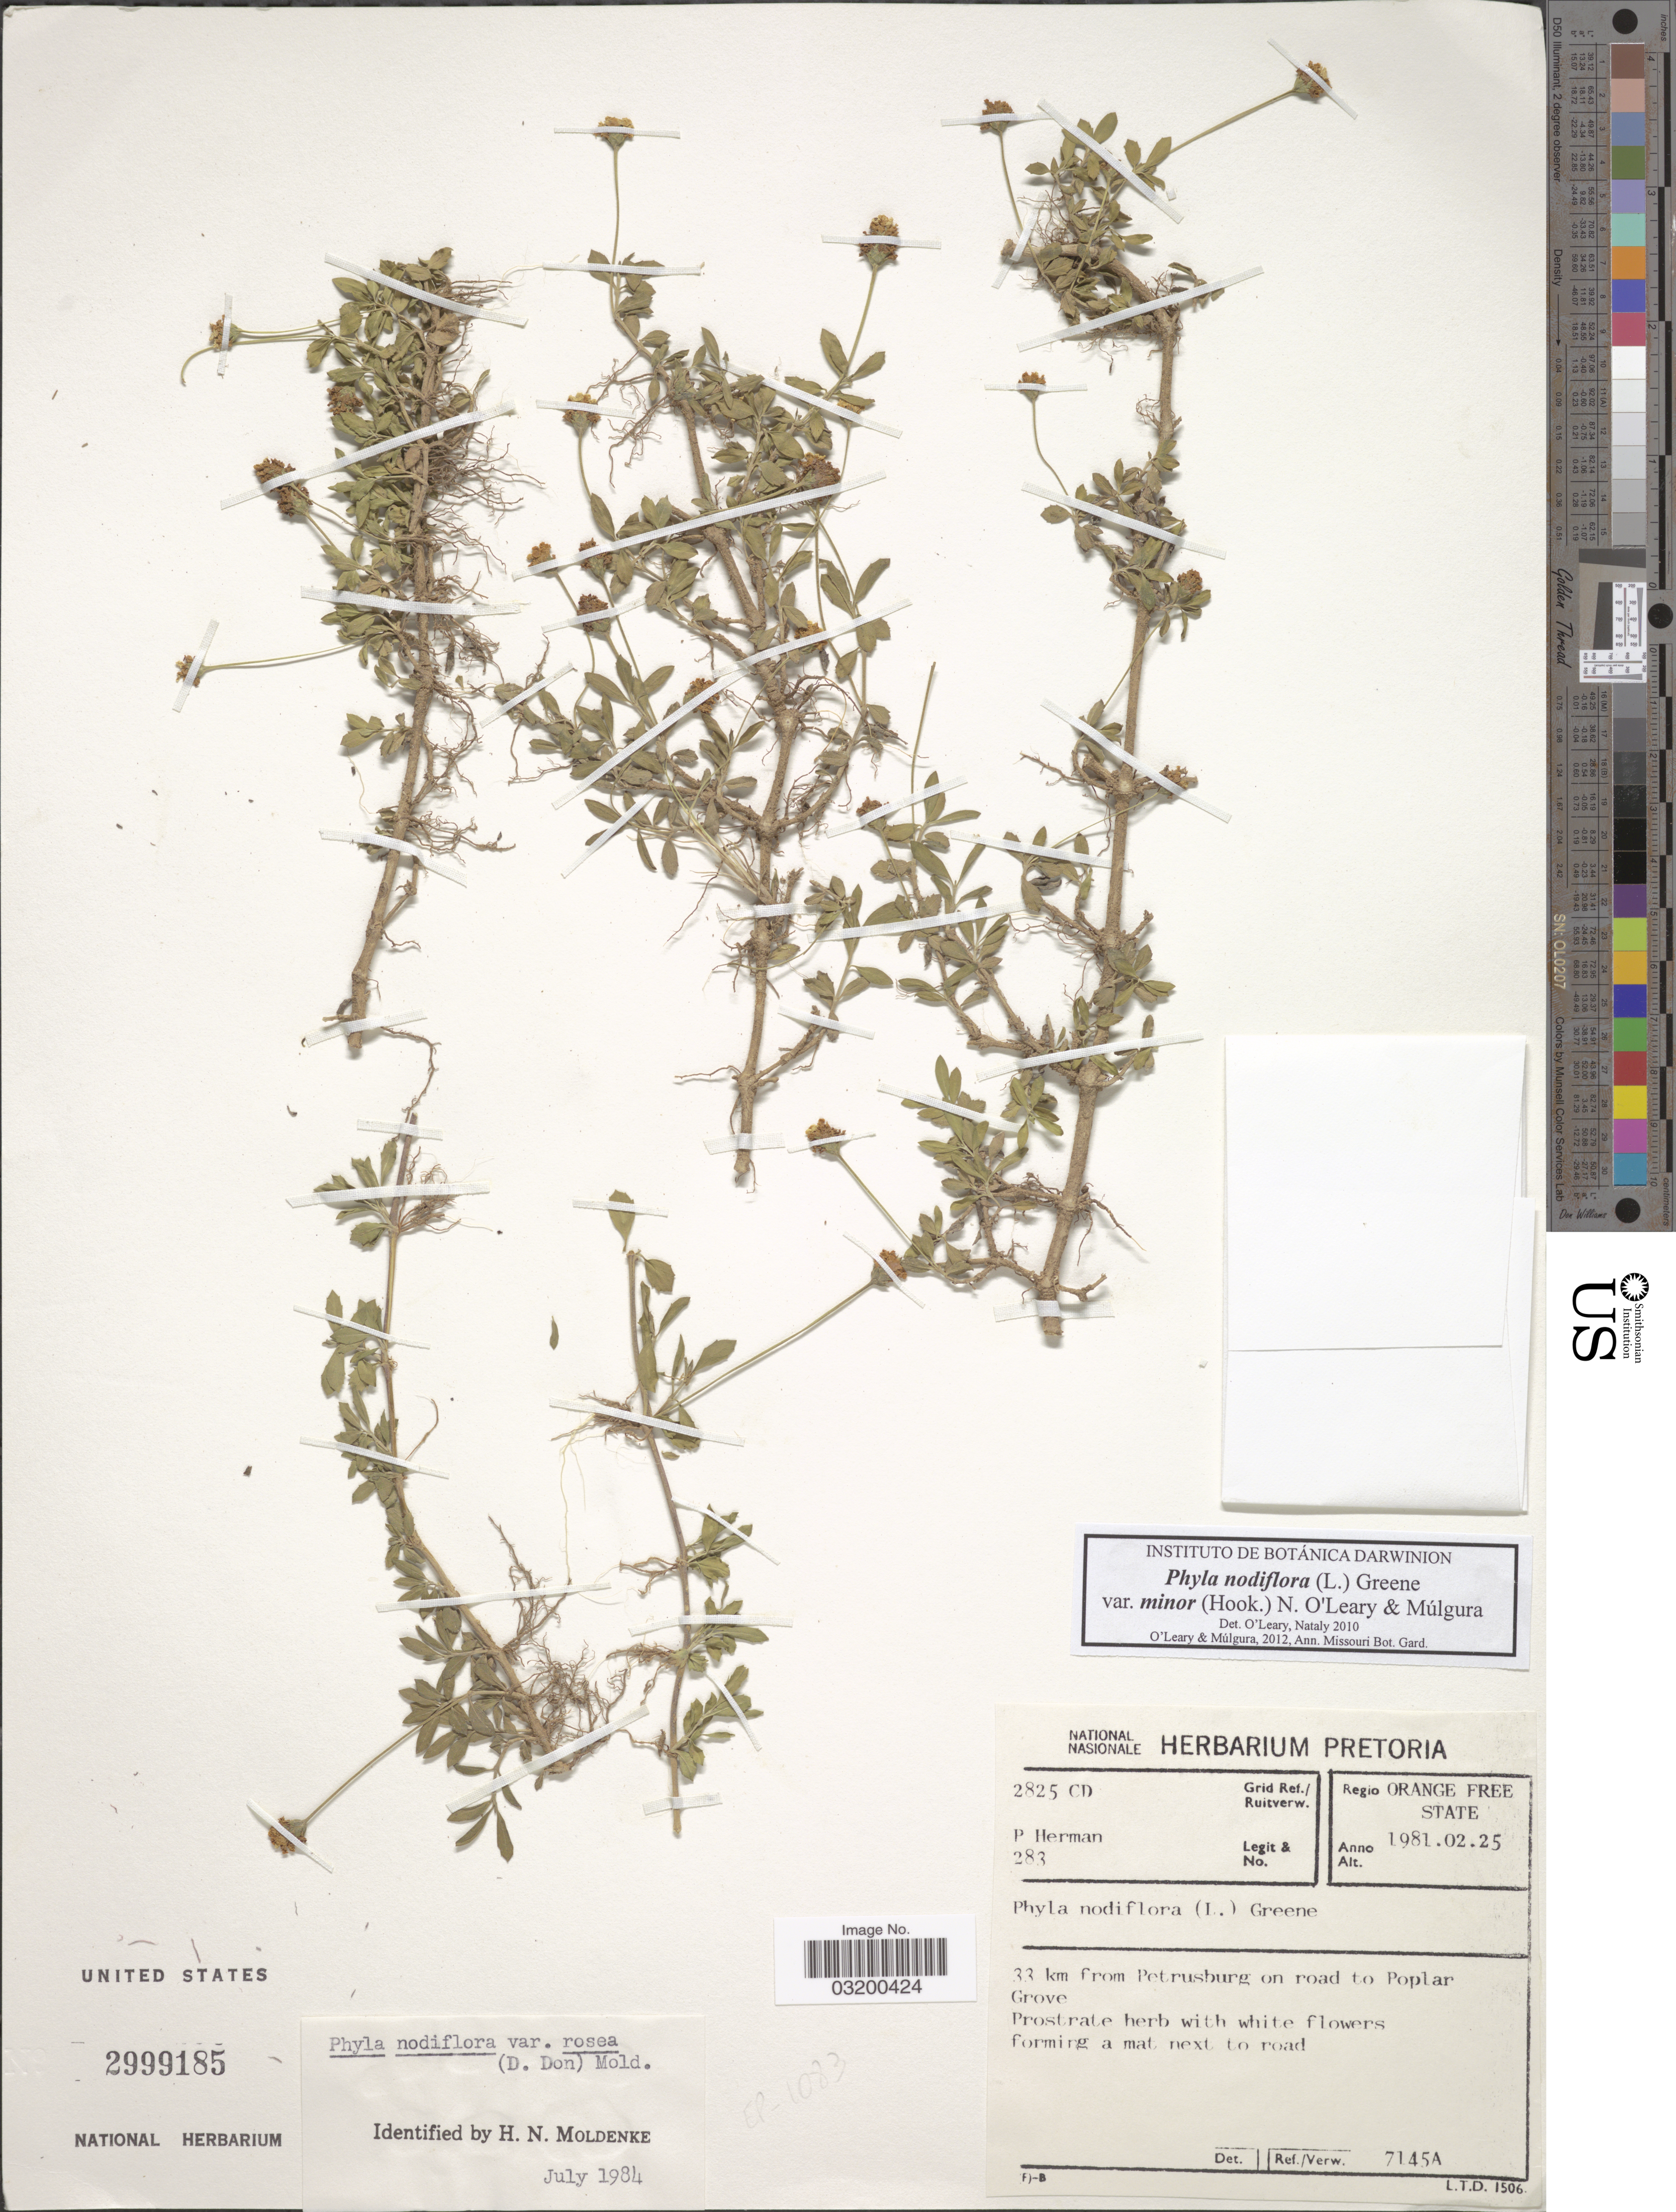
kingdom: Plantae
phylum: Tracheophyta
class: Magnoliopsida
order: Lamiales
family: Verbenaceae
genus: Phyla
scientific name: Phyla nodiflora var. minor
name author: (Hook.) N. O'Leary & Mulgura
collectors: P. Herman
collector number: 283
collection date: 1981-02-25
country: South Africa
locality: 2825 CD Grid Ref./Ruitverw. Regio Orange Free State. 33 km from Petrusburg on road to Poplar Grove.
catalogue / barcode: US 2999185